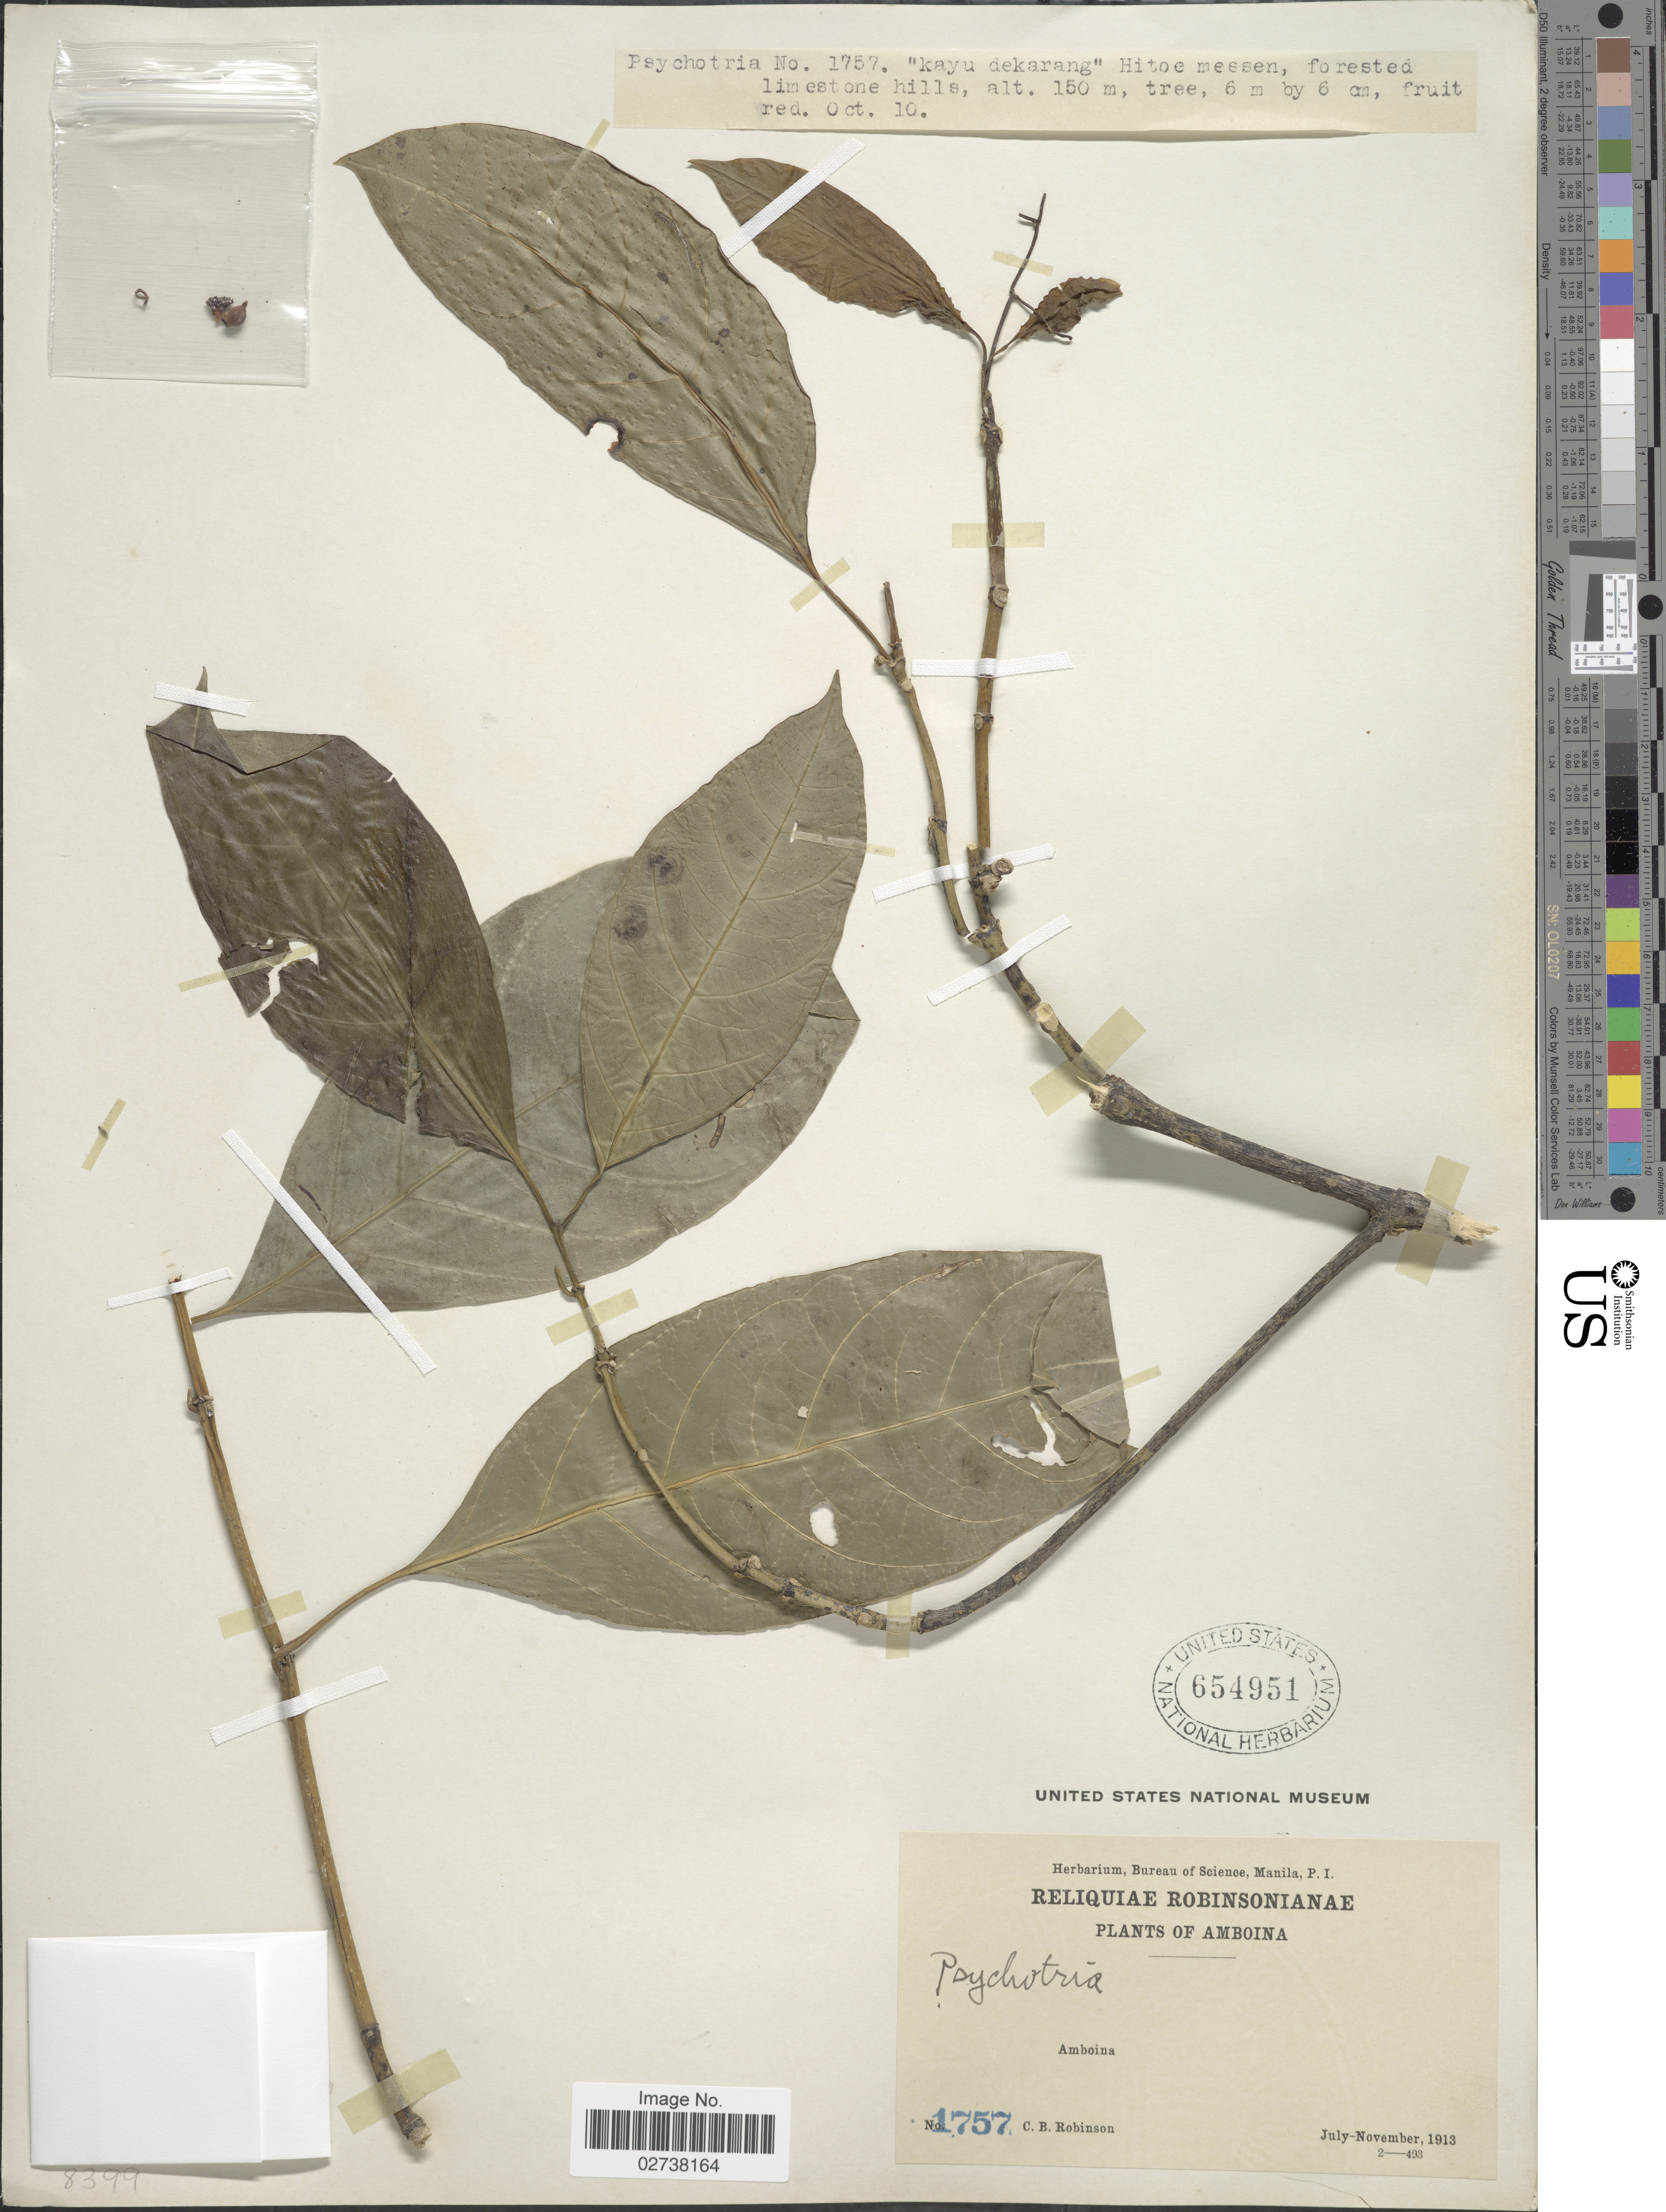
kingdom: Plantae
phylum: Tracheophyta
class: Magnoliopsida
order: Gentianales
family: Rubiaceae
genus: Psychotria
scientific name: Psychotria sp.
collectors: C. Robinson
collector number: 1757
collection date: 1913-07/1913-11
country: Indonesia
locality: Amboina, limestone hills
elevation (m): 150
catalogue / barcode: US 654951